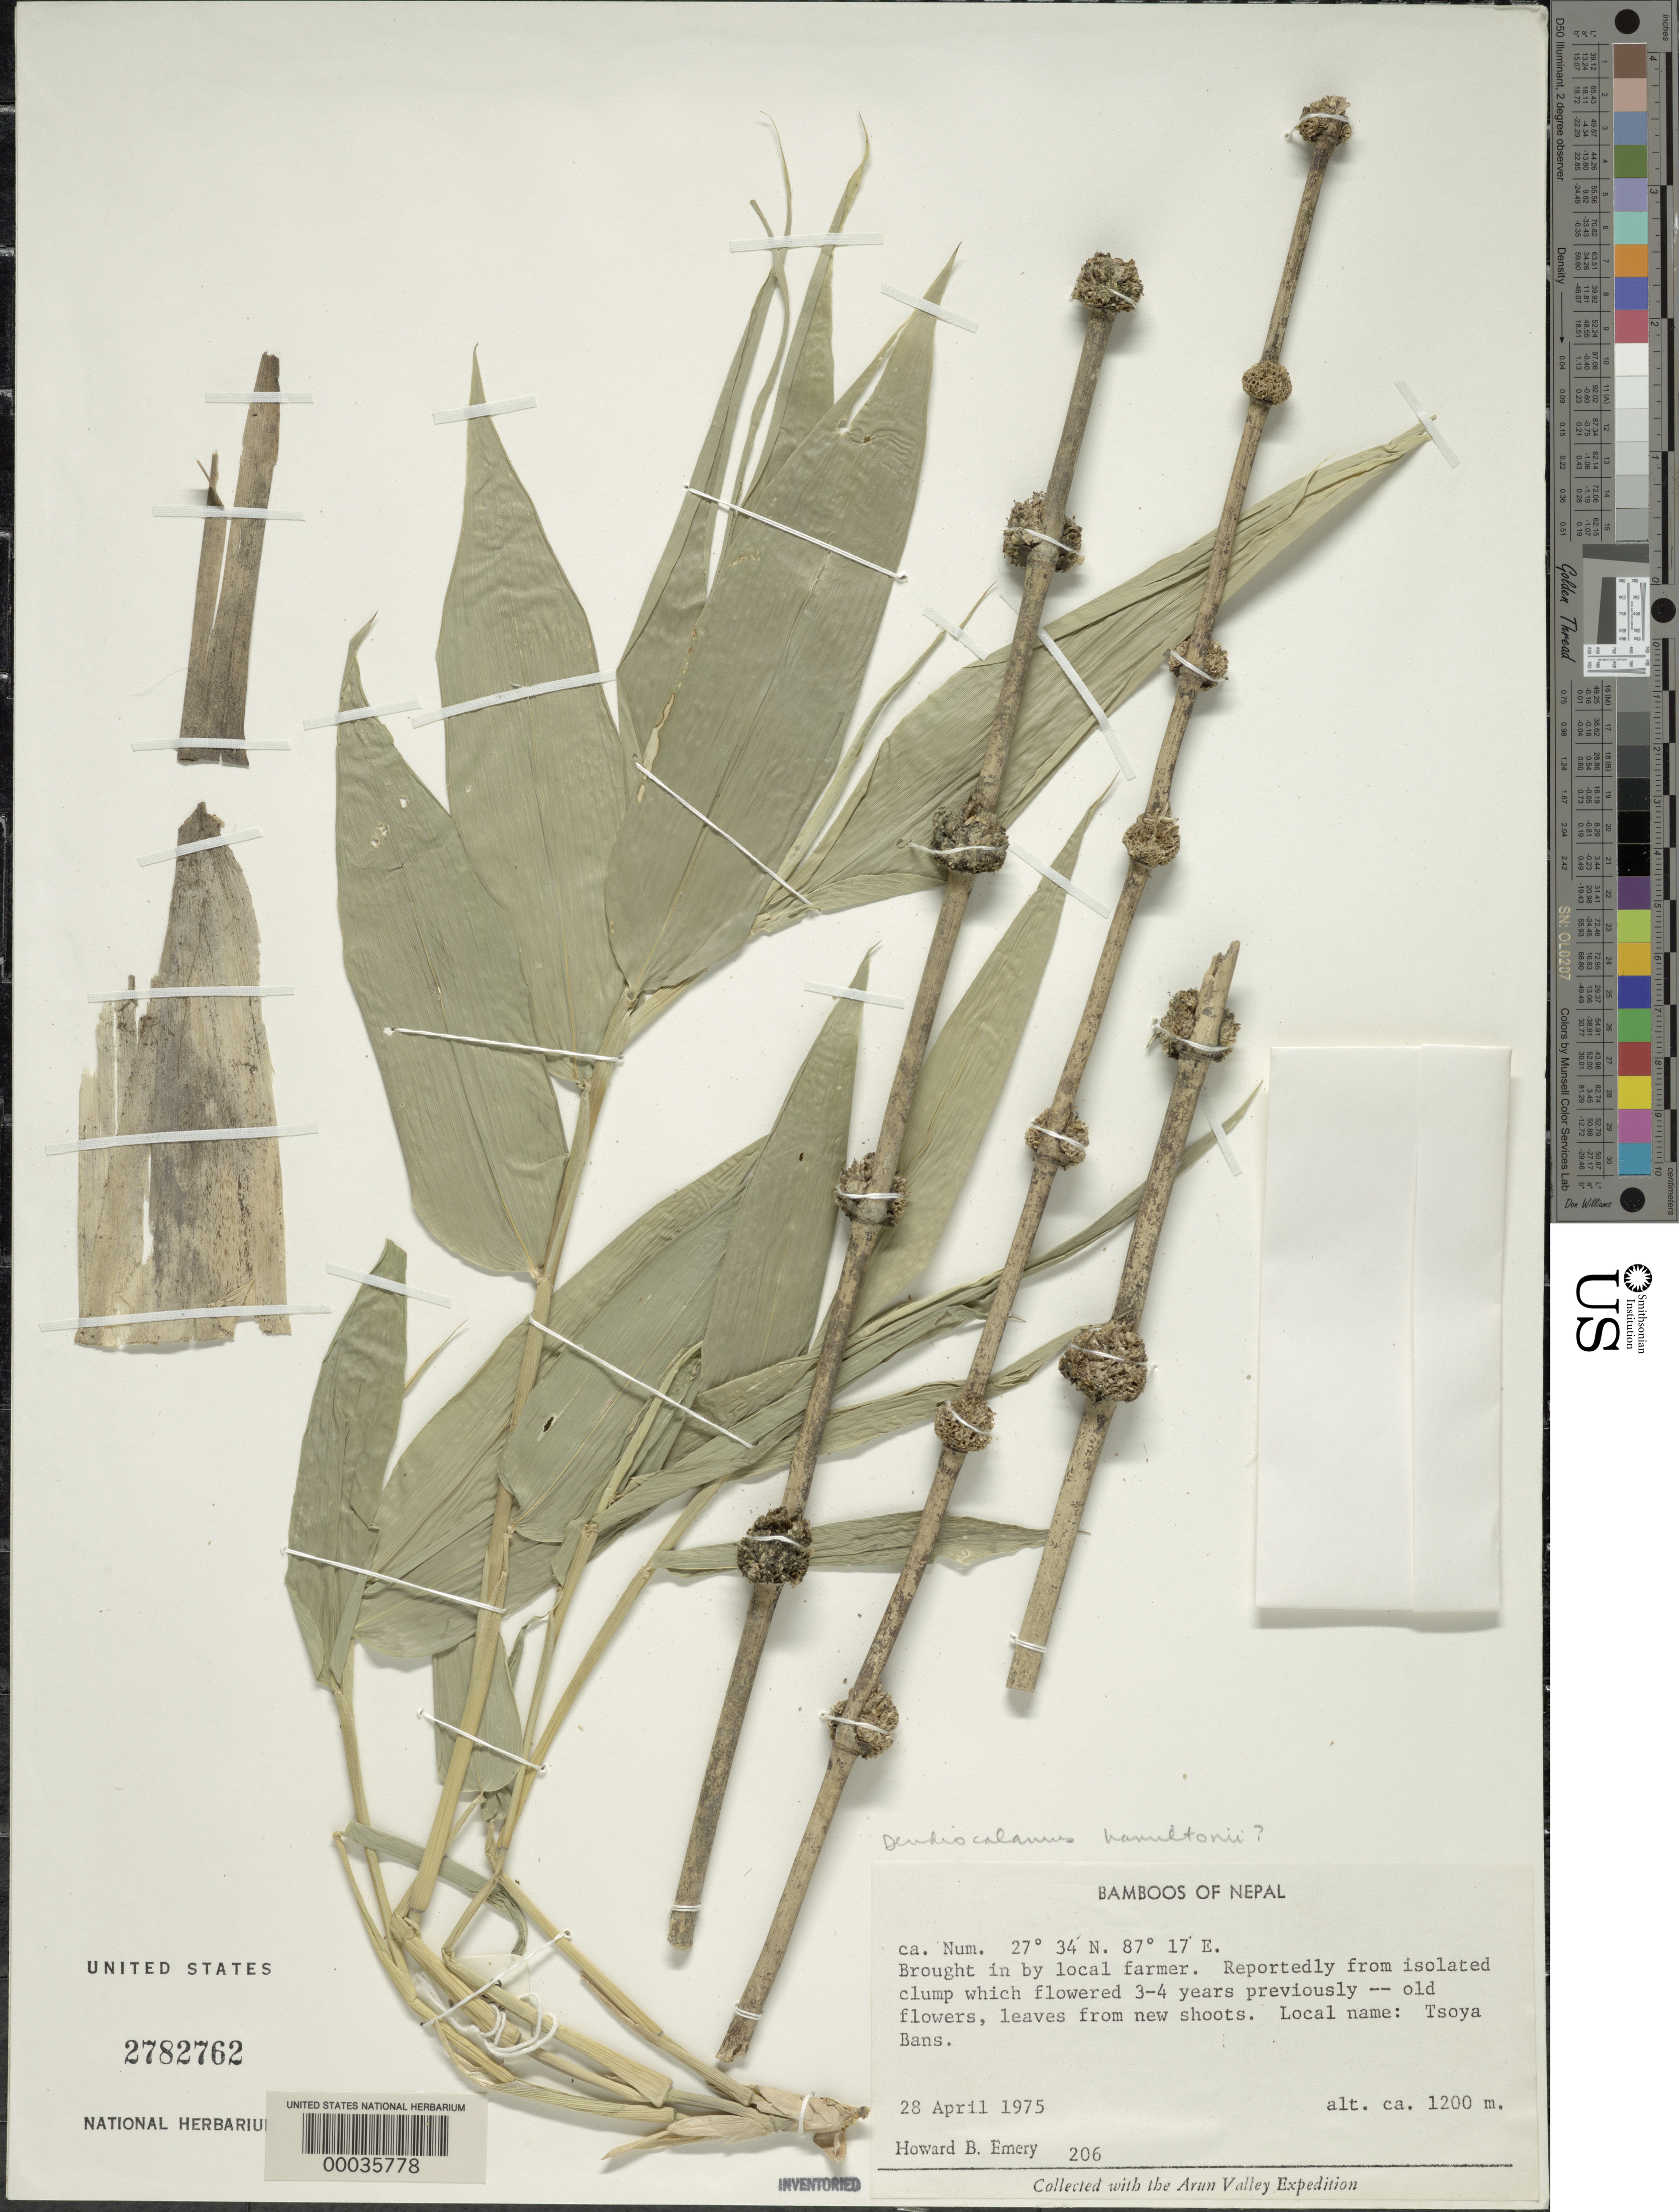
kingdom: Plantae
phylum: Tracheophyta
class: Liliopsida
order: Poales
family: Poaceae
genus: Dendrocalamus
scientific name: Dendrocalamus hamiltonii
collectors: H. B. Emery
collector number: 206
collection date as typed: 28 Apr 1975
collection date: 1975-04-28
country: Nepal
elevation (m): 1200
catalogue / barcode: US 2782762